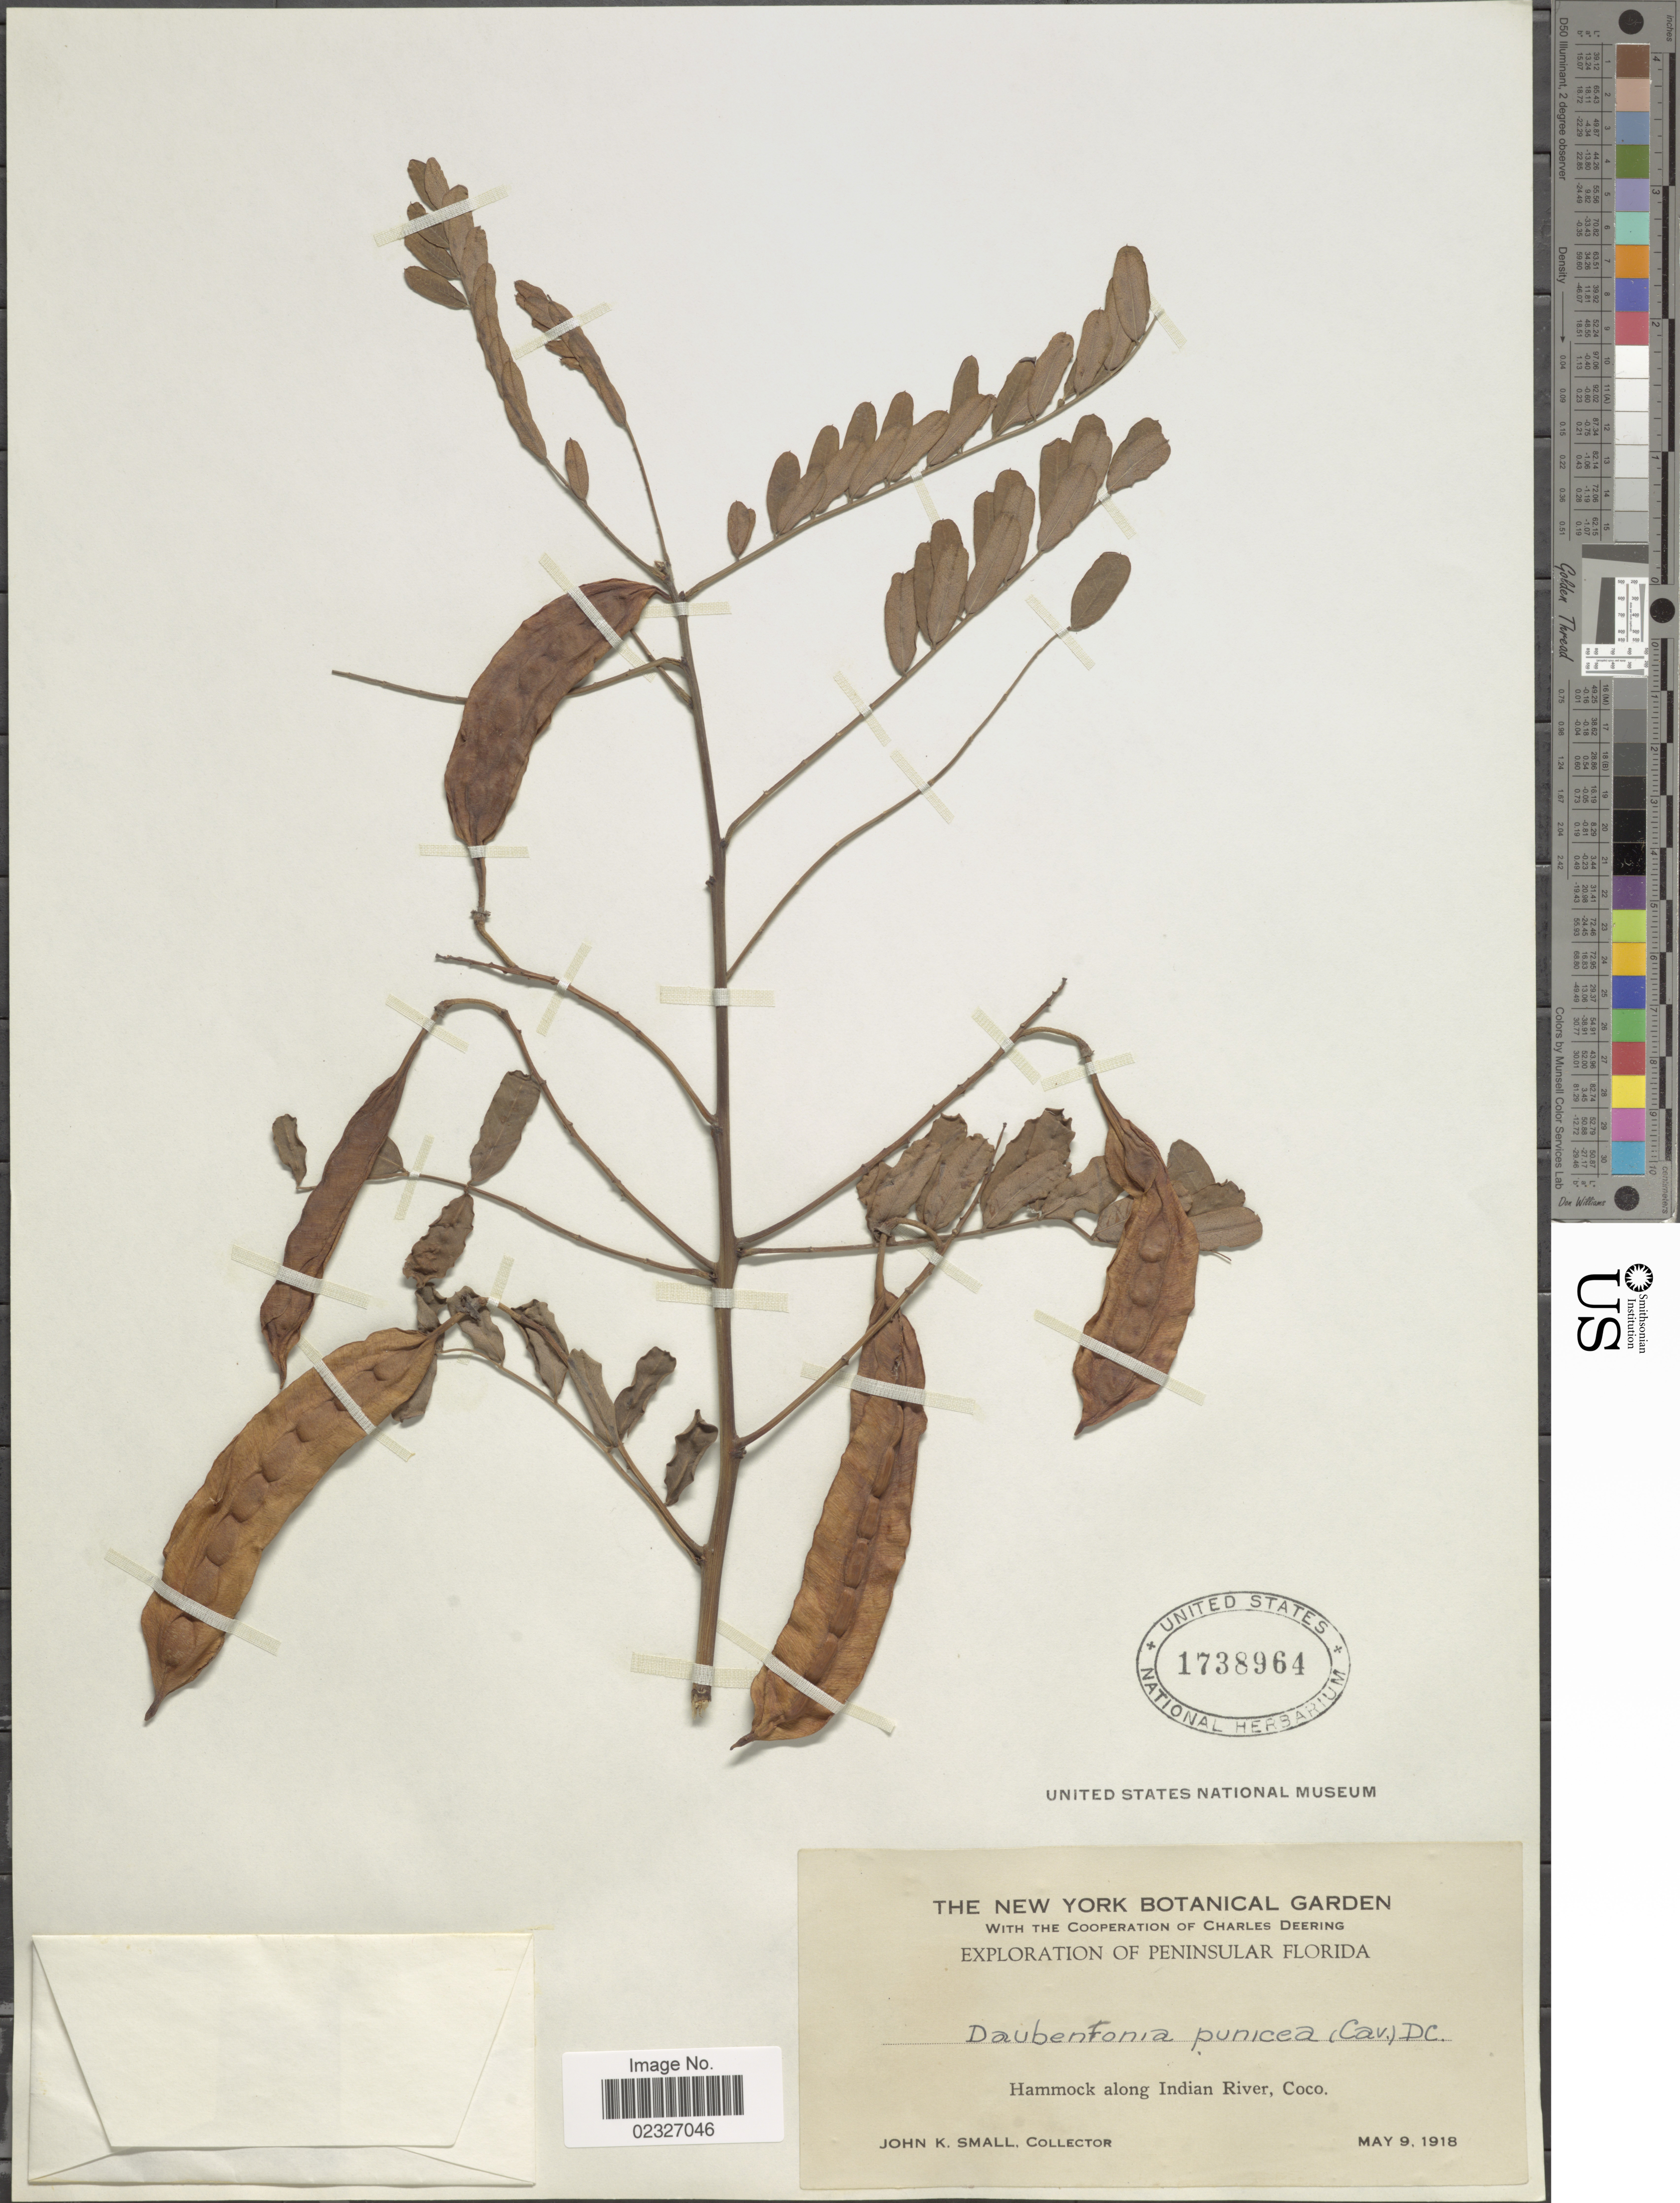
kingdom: Plantae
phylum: Tracheophyta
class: Magnoliopsida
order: Fabales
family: Fabaceae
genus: Sesbania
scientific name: Sesbania punicea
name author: (Cav.) Benth.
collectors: J. K. Small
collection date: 1918-05-09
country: United States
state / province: Florida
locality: Peninsula Florida, Hammocl along Indian River, Coco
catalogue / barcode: US 1738964